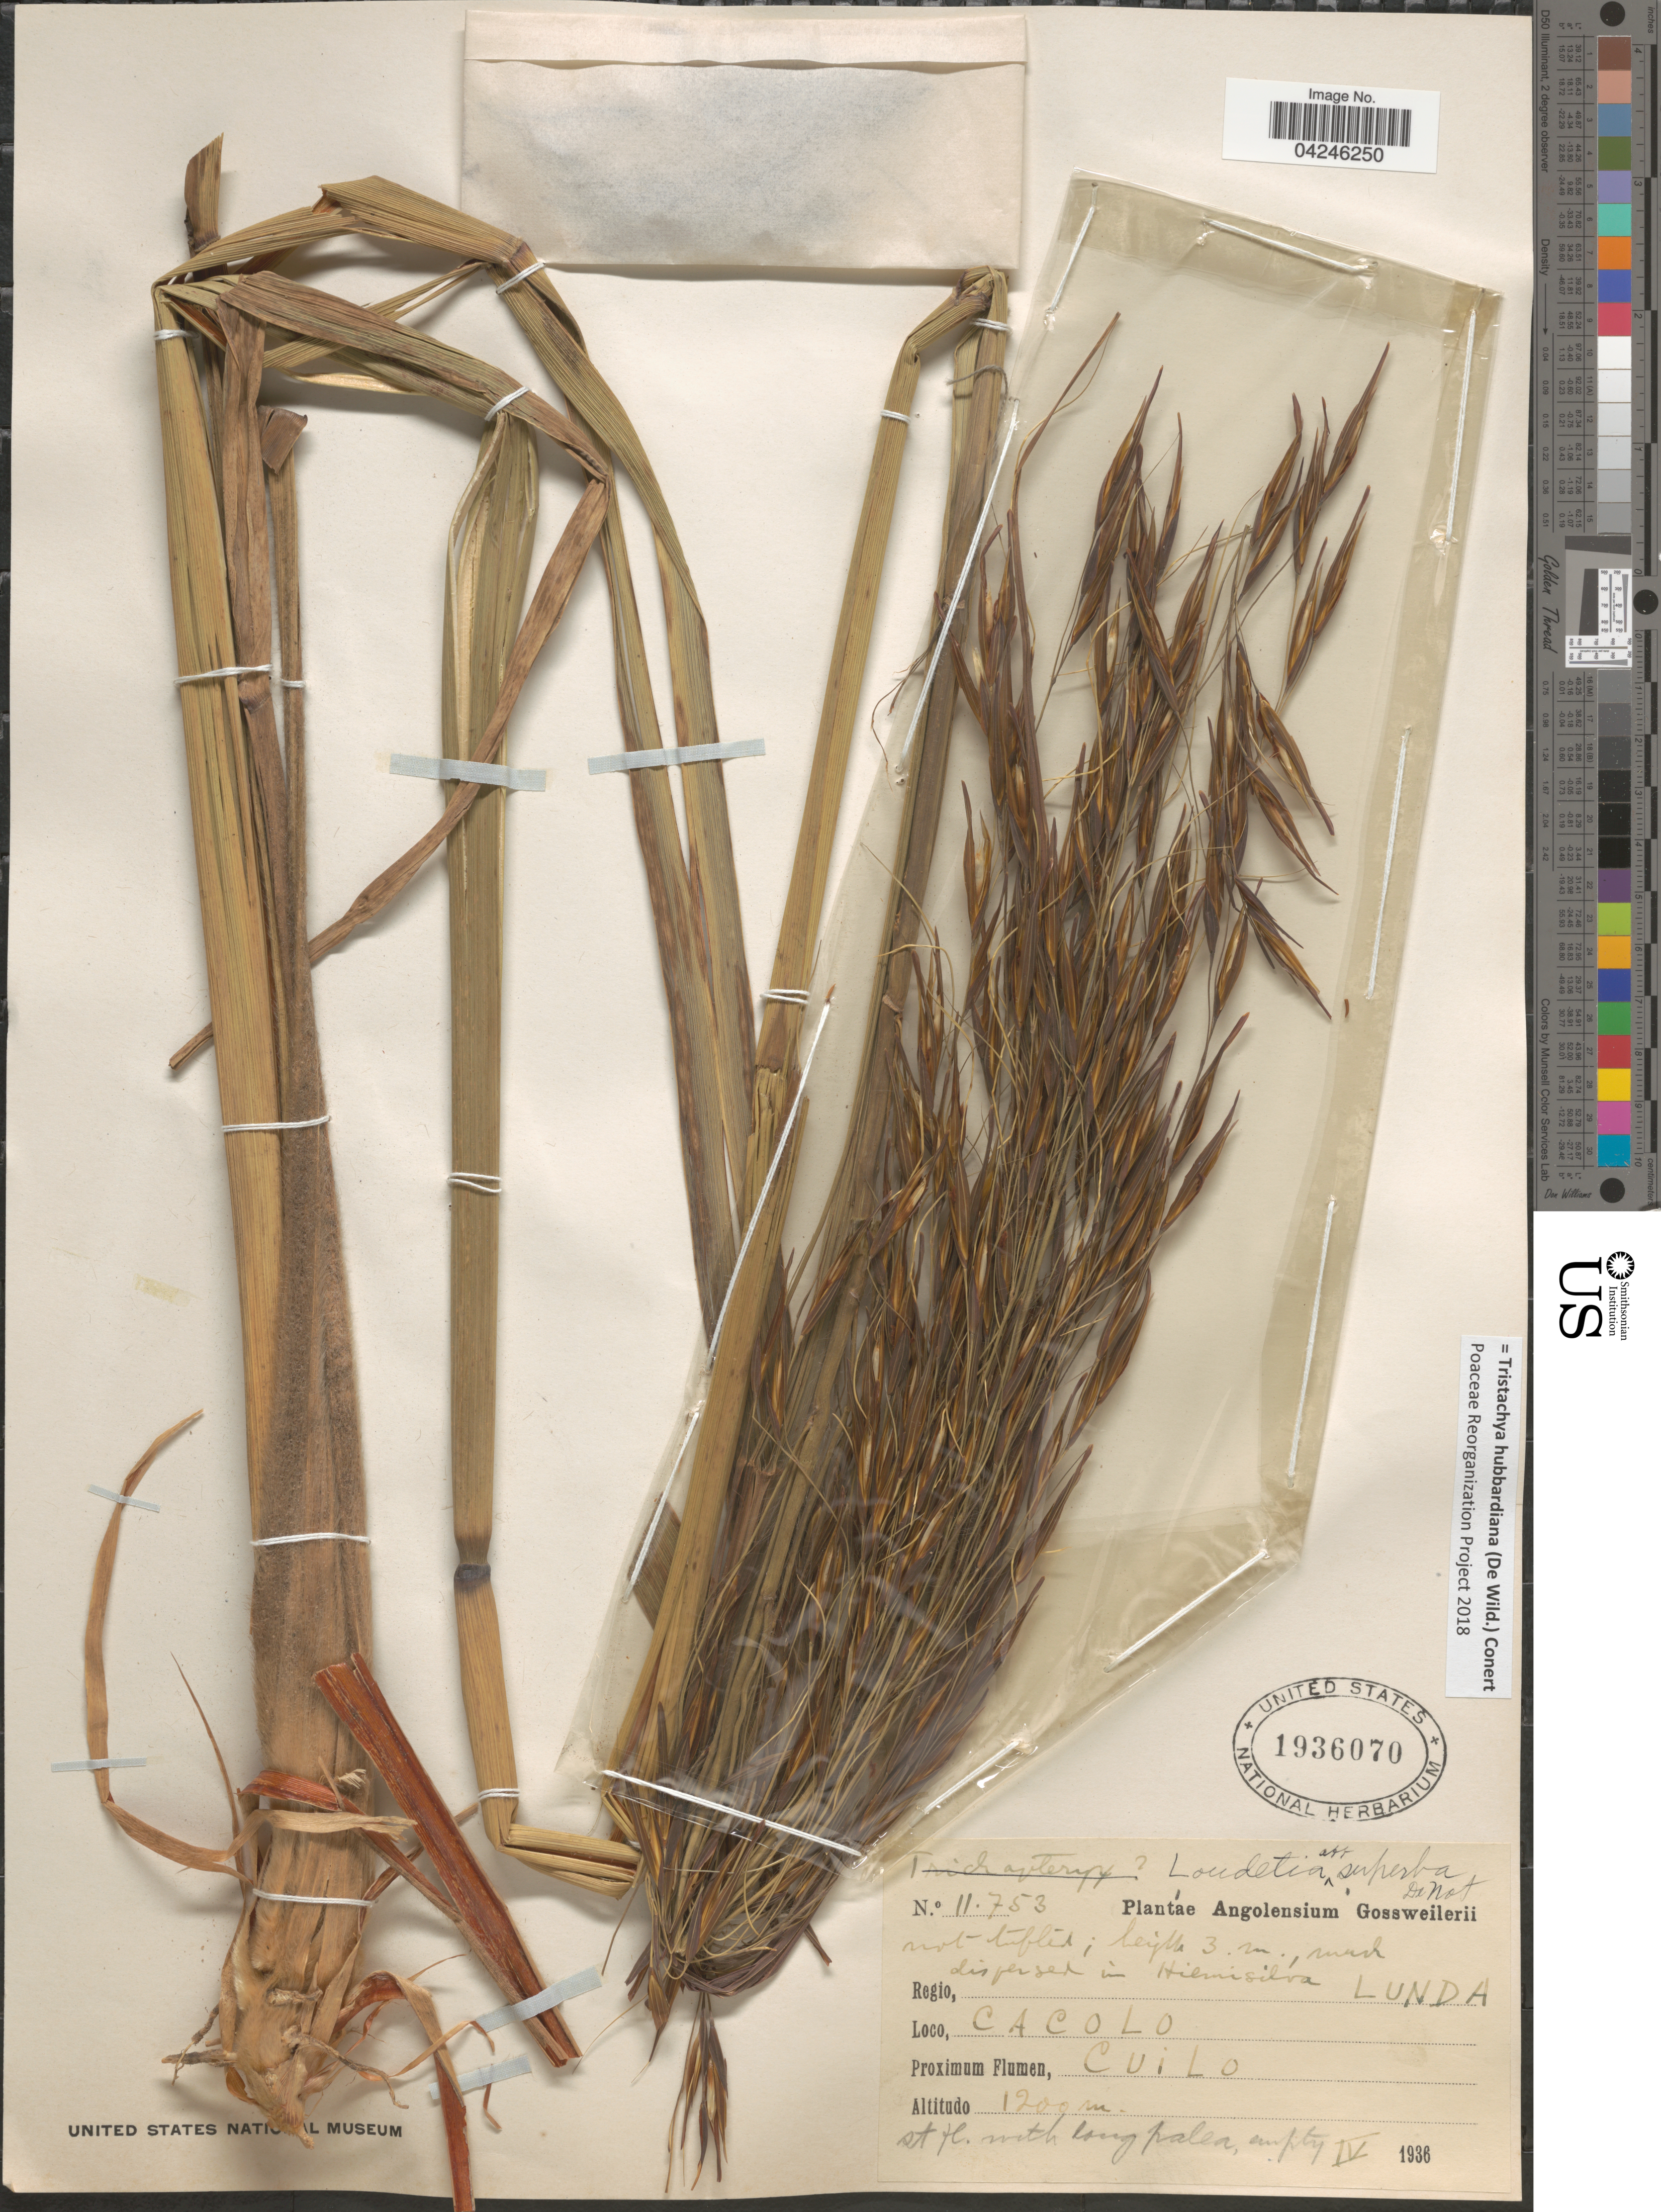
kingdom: Plantae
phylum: Tracheophyta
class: Liliopsida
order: Poales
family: Poaceae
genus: Tristachya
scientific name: Tristachya hubbardiana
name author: (De Wild.) Conert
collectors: -. Gossweiler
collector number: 11753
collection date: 1936-04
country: Angola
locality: Angolensium. Regio, Lunda. Cacolo. Proximum Flumen, Cuilo.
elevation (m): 1200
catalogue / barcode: US 1936070